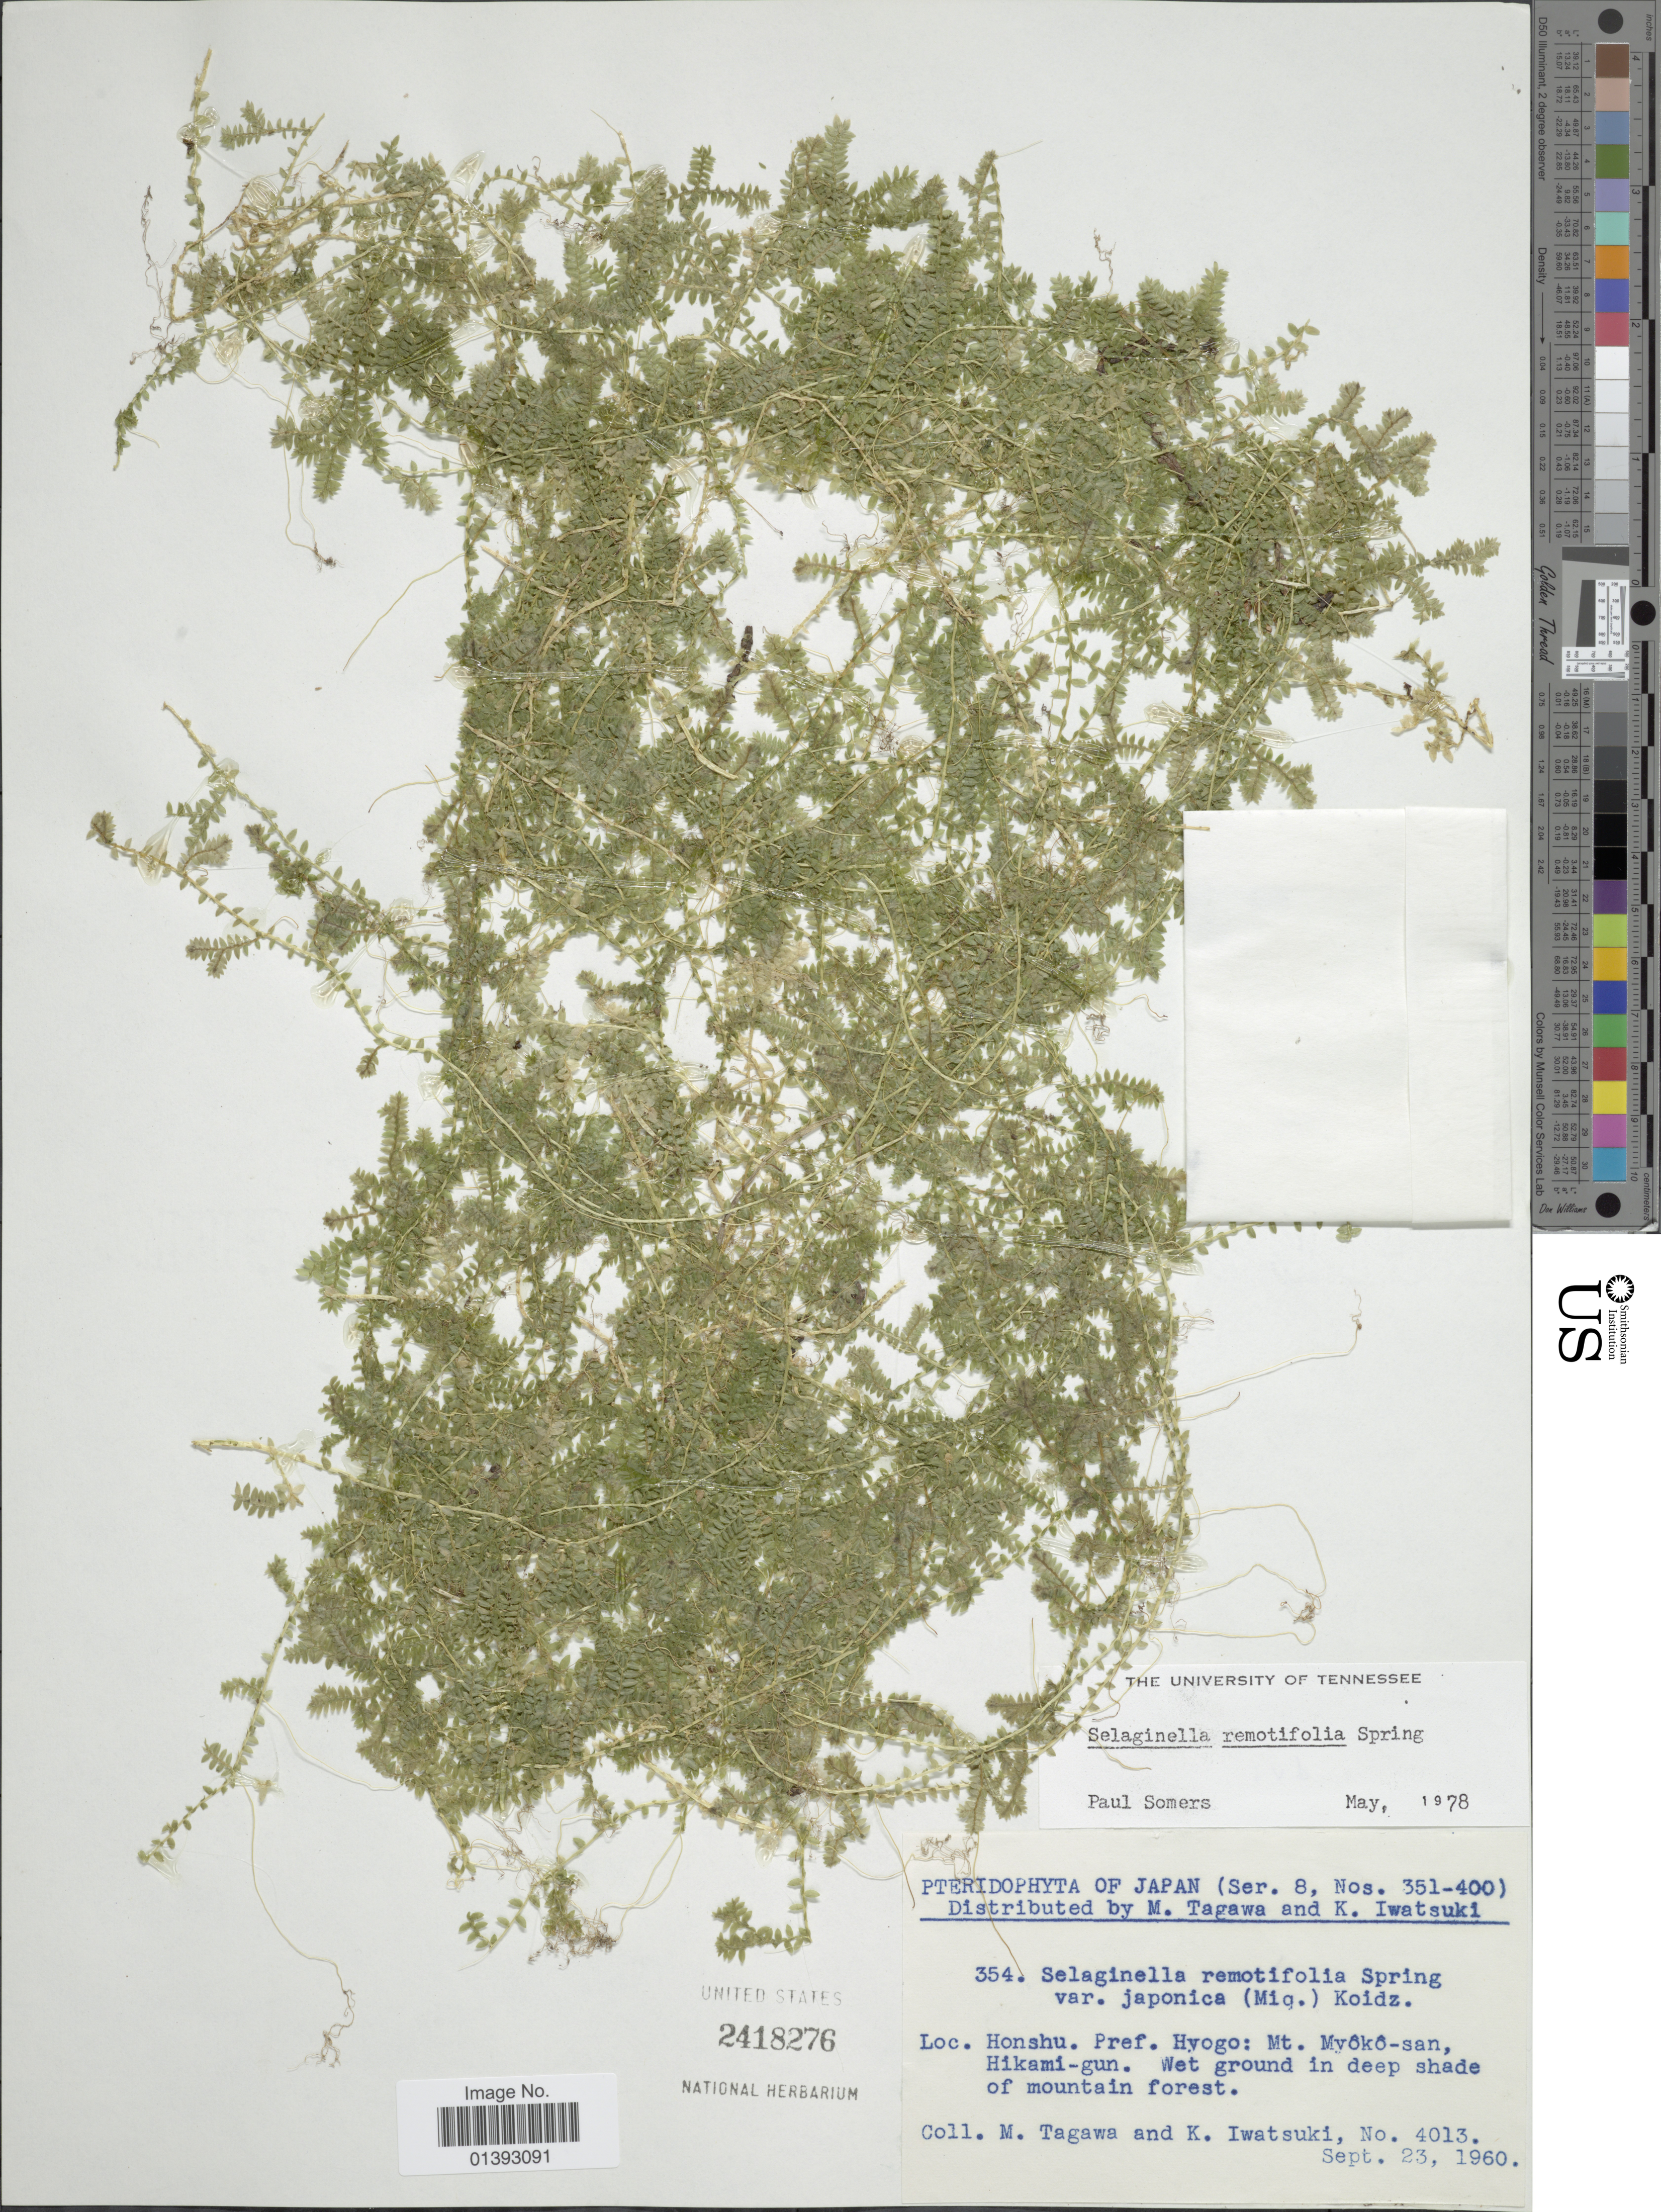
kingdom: Plantae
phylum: Tracheophyta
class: Lycopodiopsida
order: Selaginellales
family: Selaginellaceae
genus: Selaginella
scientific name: Selaginella remotifolia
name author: Spring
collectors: M. Tagawa & K. Iwatsuki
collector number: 4013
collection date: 1960-09-23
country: Japan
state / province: Hyogo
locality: Honshu, Pref. Hyogo: Mt. Myoko-san, Hikami-gun, wet ground in deep shade of mountain forest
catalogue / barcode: US 2418276